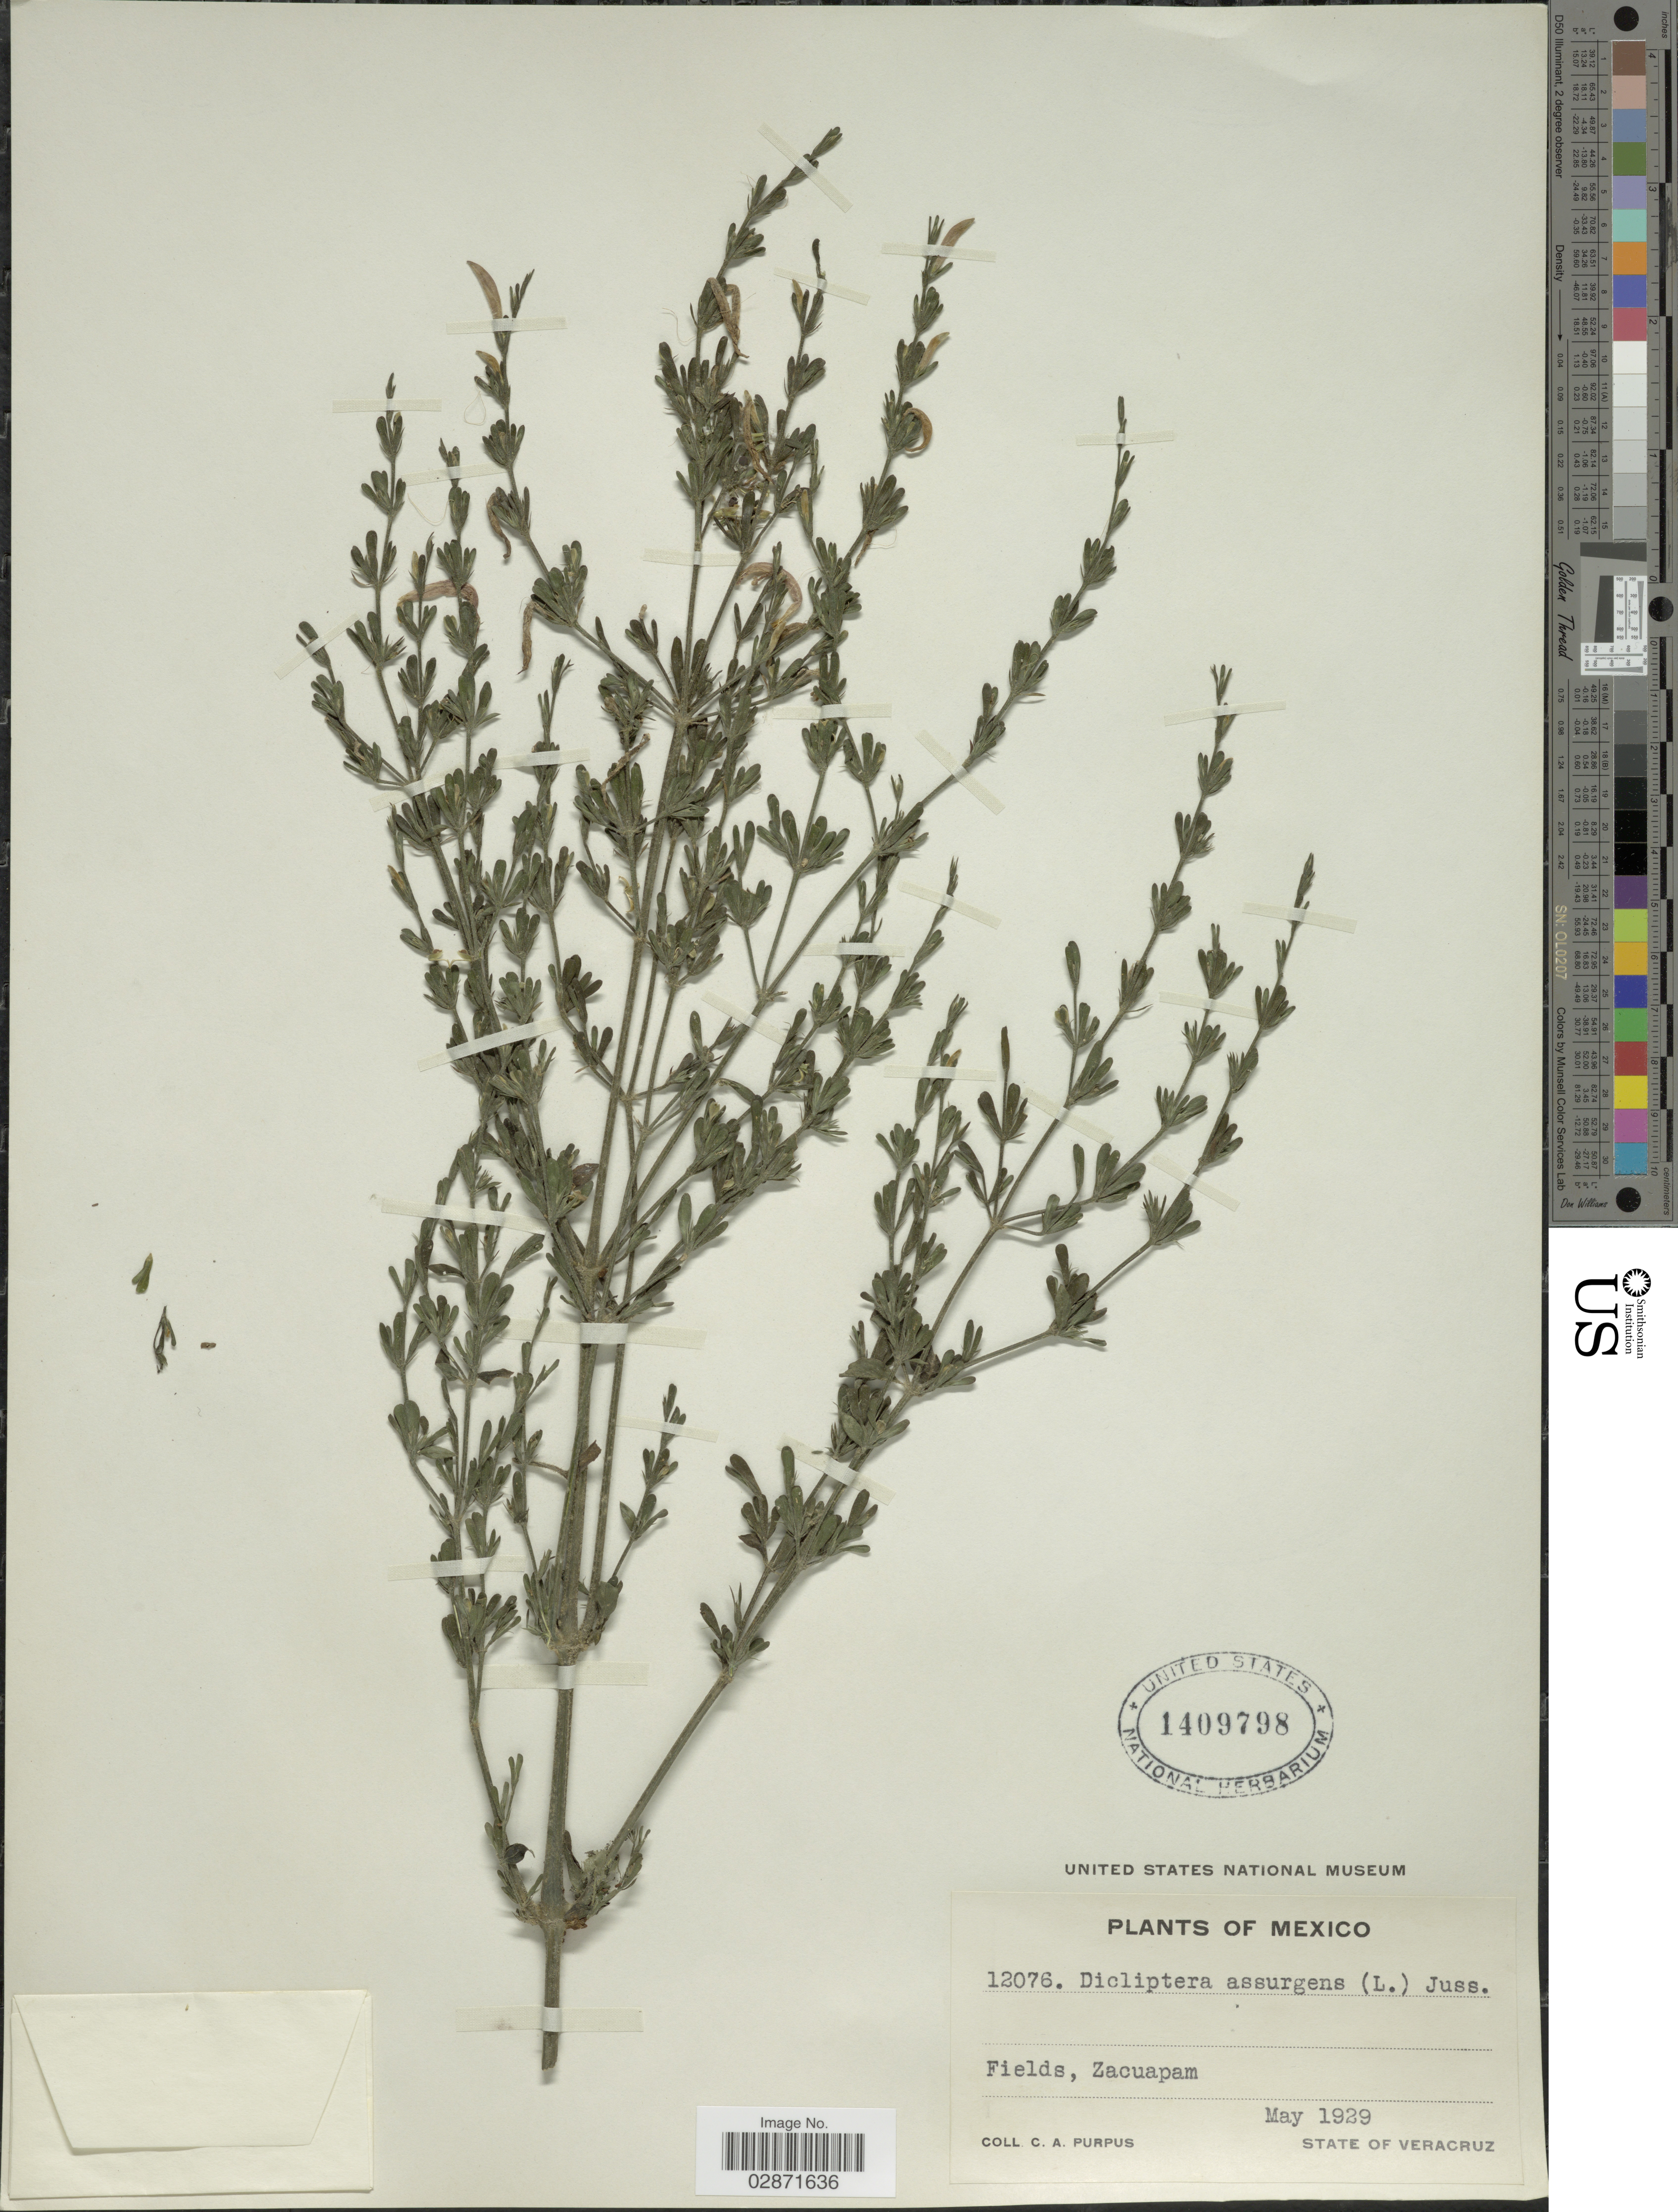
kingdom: Plantae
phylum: Tracheophyta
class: Magnoliopsida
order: Lamiales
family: Acanthaceae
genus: Dicliptera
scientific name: Dicliptera sexangularis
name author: (L.) Juss.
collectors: C. A. Purpus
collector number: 12076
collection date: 1929-05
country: Mexico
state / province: Veracruz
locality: Fields, Zacuapam, State of Veracruz.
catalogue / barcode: US 1409798